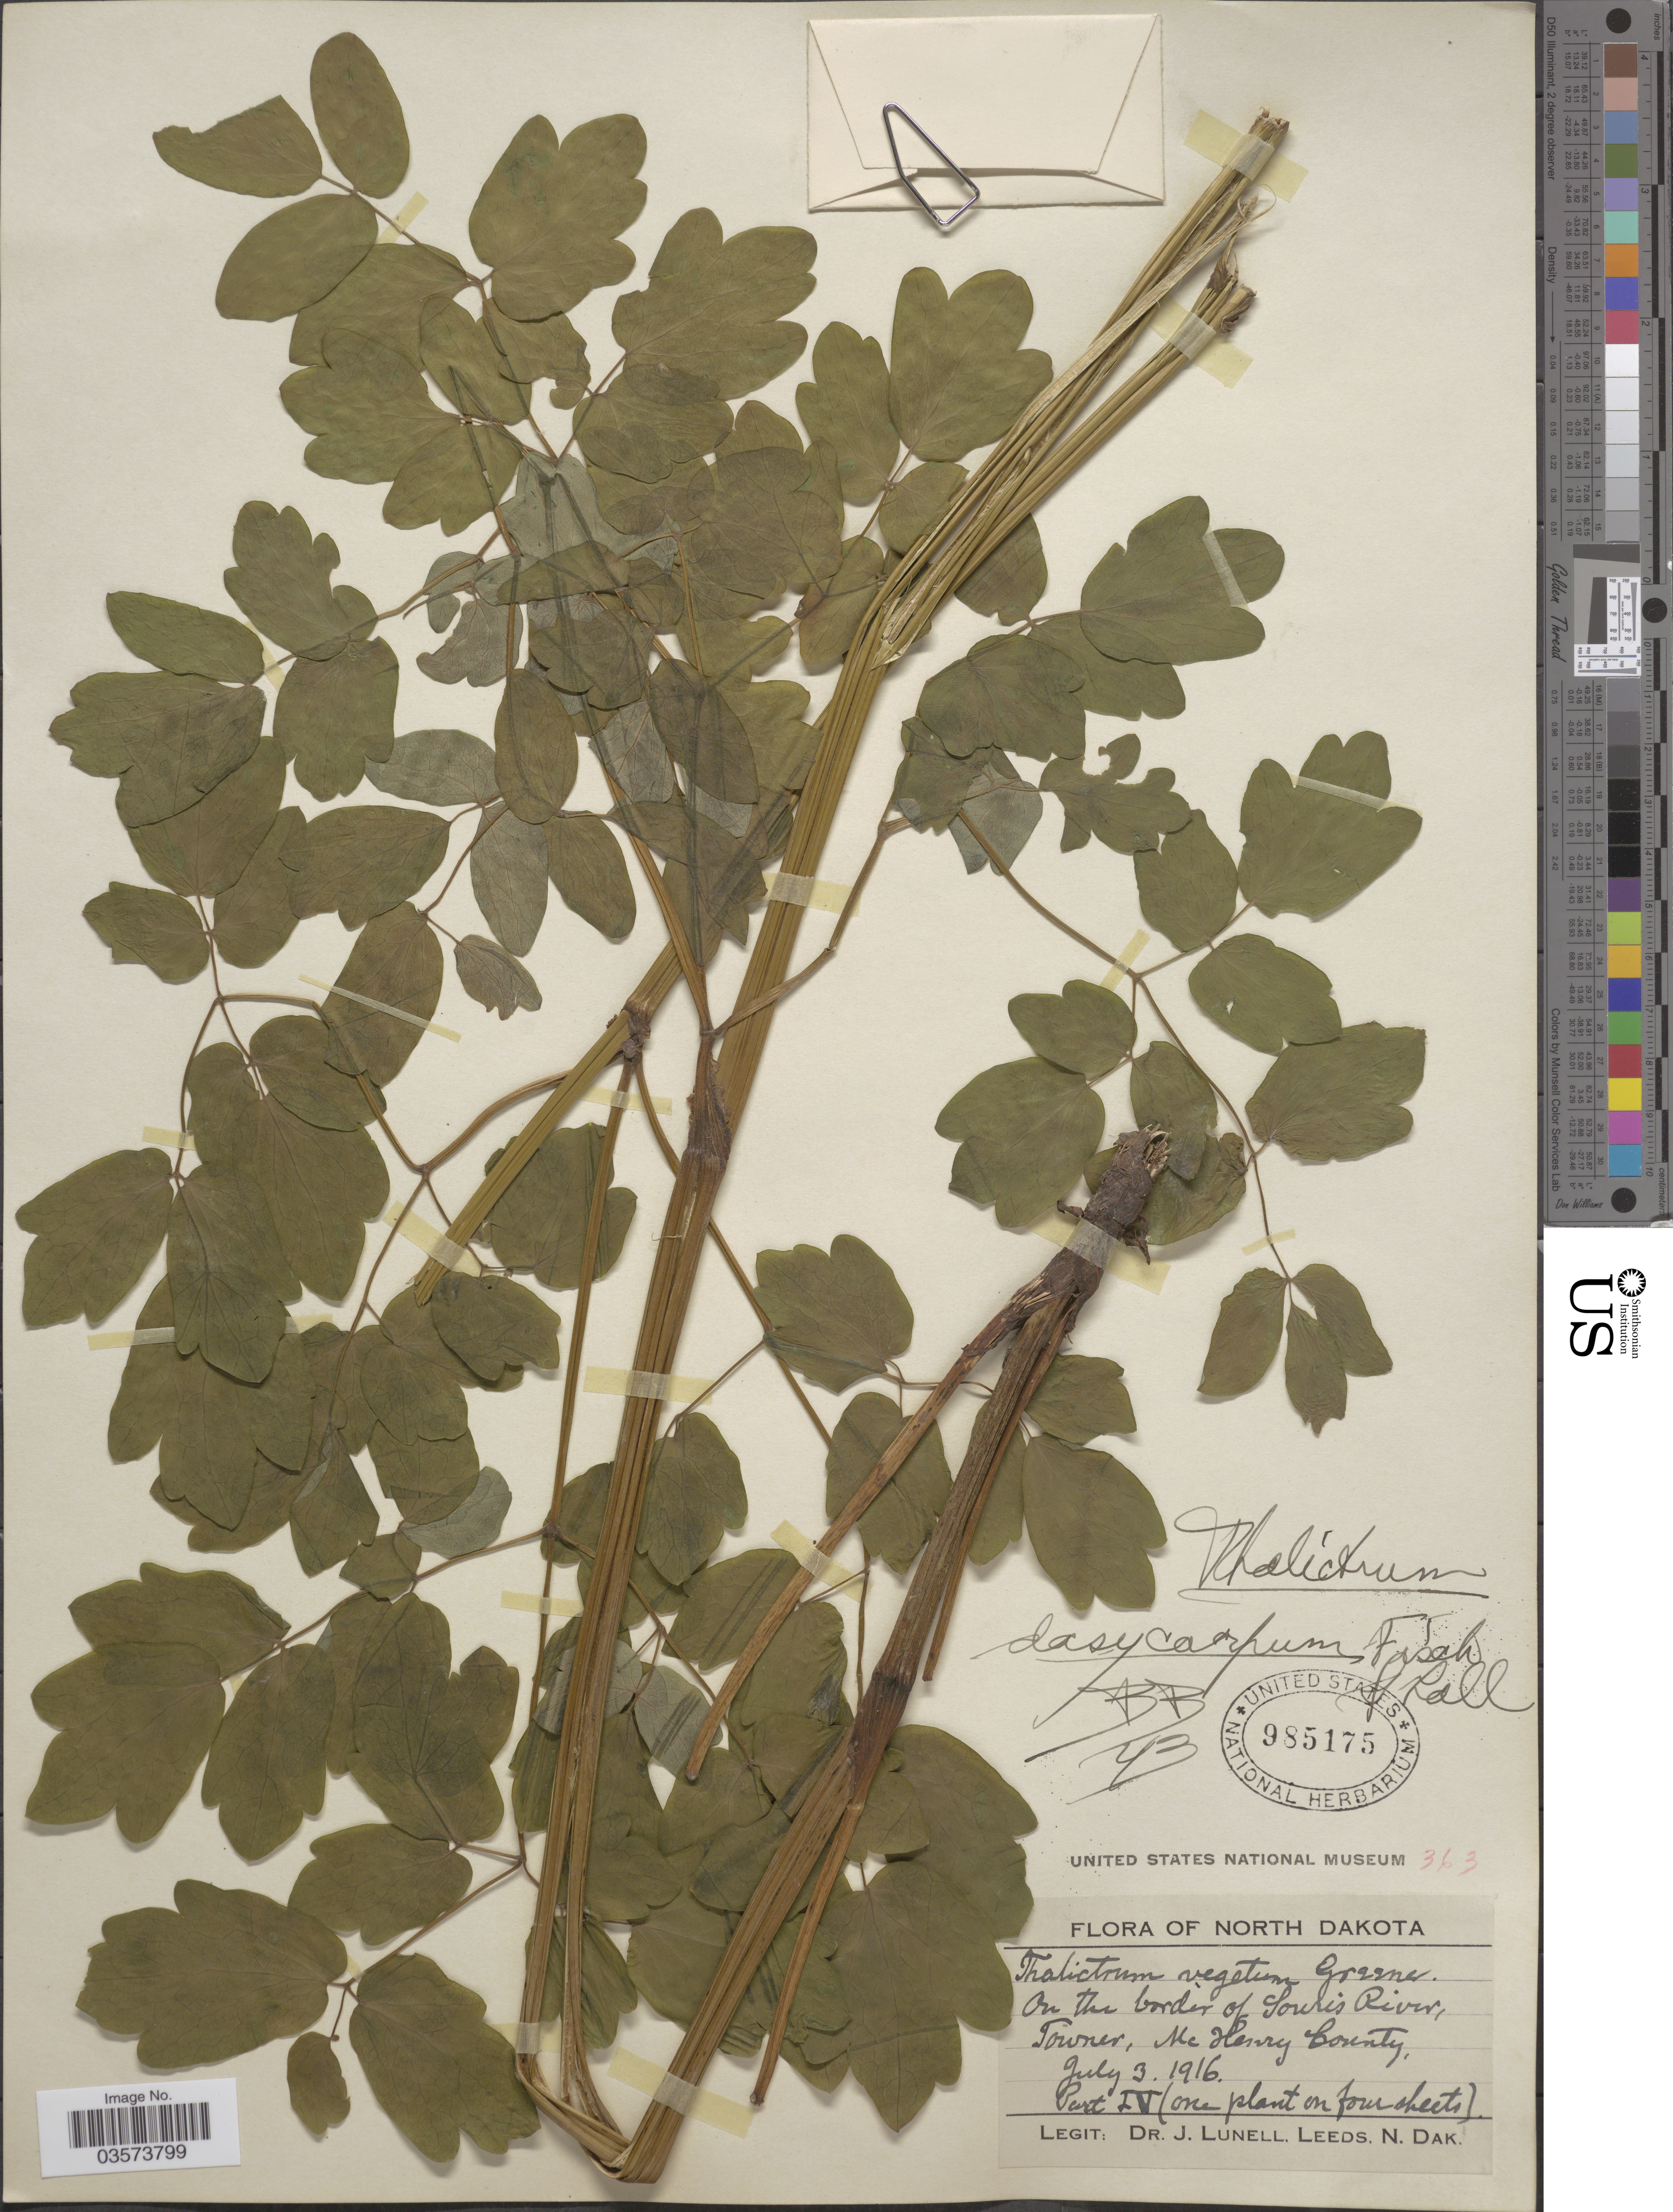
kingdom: Plantae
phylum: Tracheophyta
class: Magnoliopsida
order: Ranunculales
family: Ranunculaceae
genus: Thalictrum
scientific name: Thalictrum dasycarpum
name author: Fisch. & Avé-Lall.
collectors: J. Lunell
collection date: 1916-07-03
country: United States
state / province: North Dakota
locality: On the border of Souris River. Towner, Mc Henry County.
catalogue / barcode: US 985175